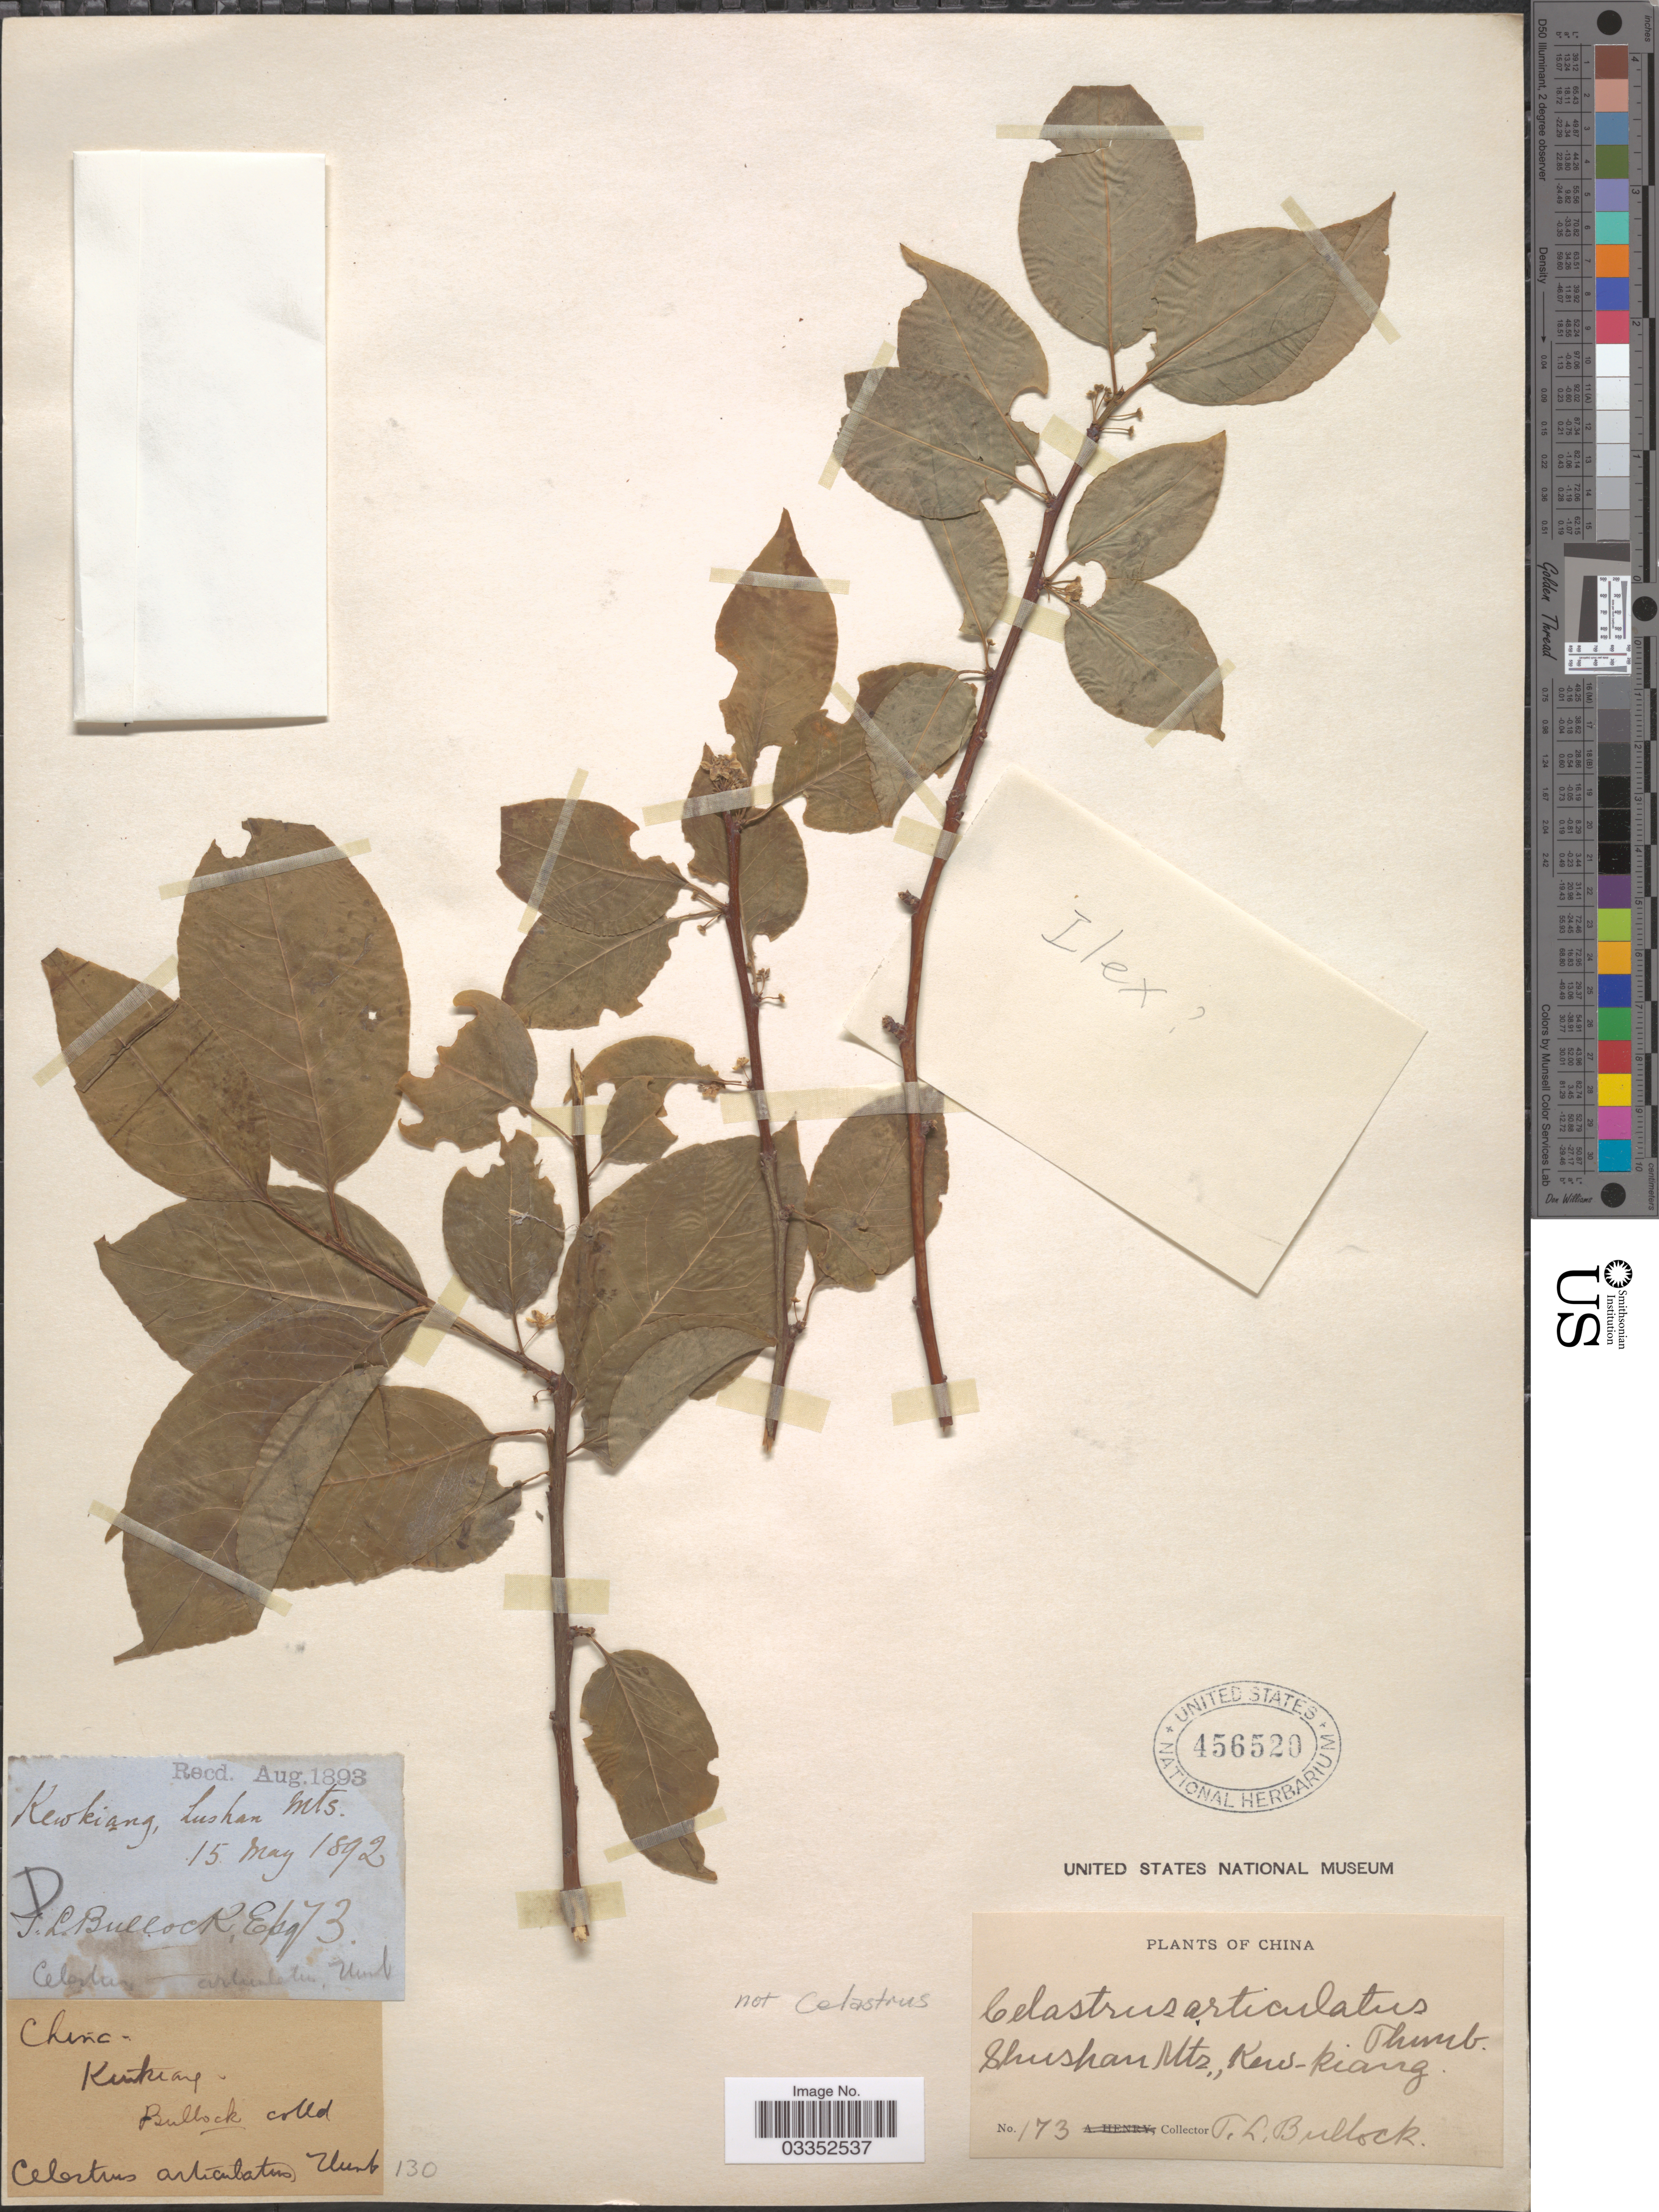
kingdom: Plantae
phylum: Tracheophyta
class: Magnoliopsida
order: Aquifoliales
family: Aquifoliaceae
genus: Ilex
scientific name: Ilex sp.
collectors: T. L. Bullock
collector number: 173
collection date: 1892-05-15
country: China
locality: Shushan Mts., Kew-Kiang.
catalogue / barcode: US 456520